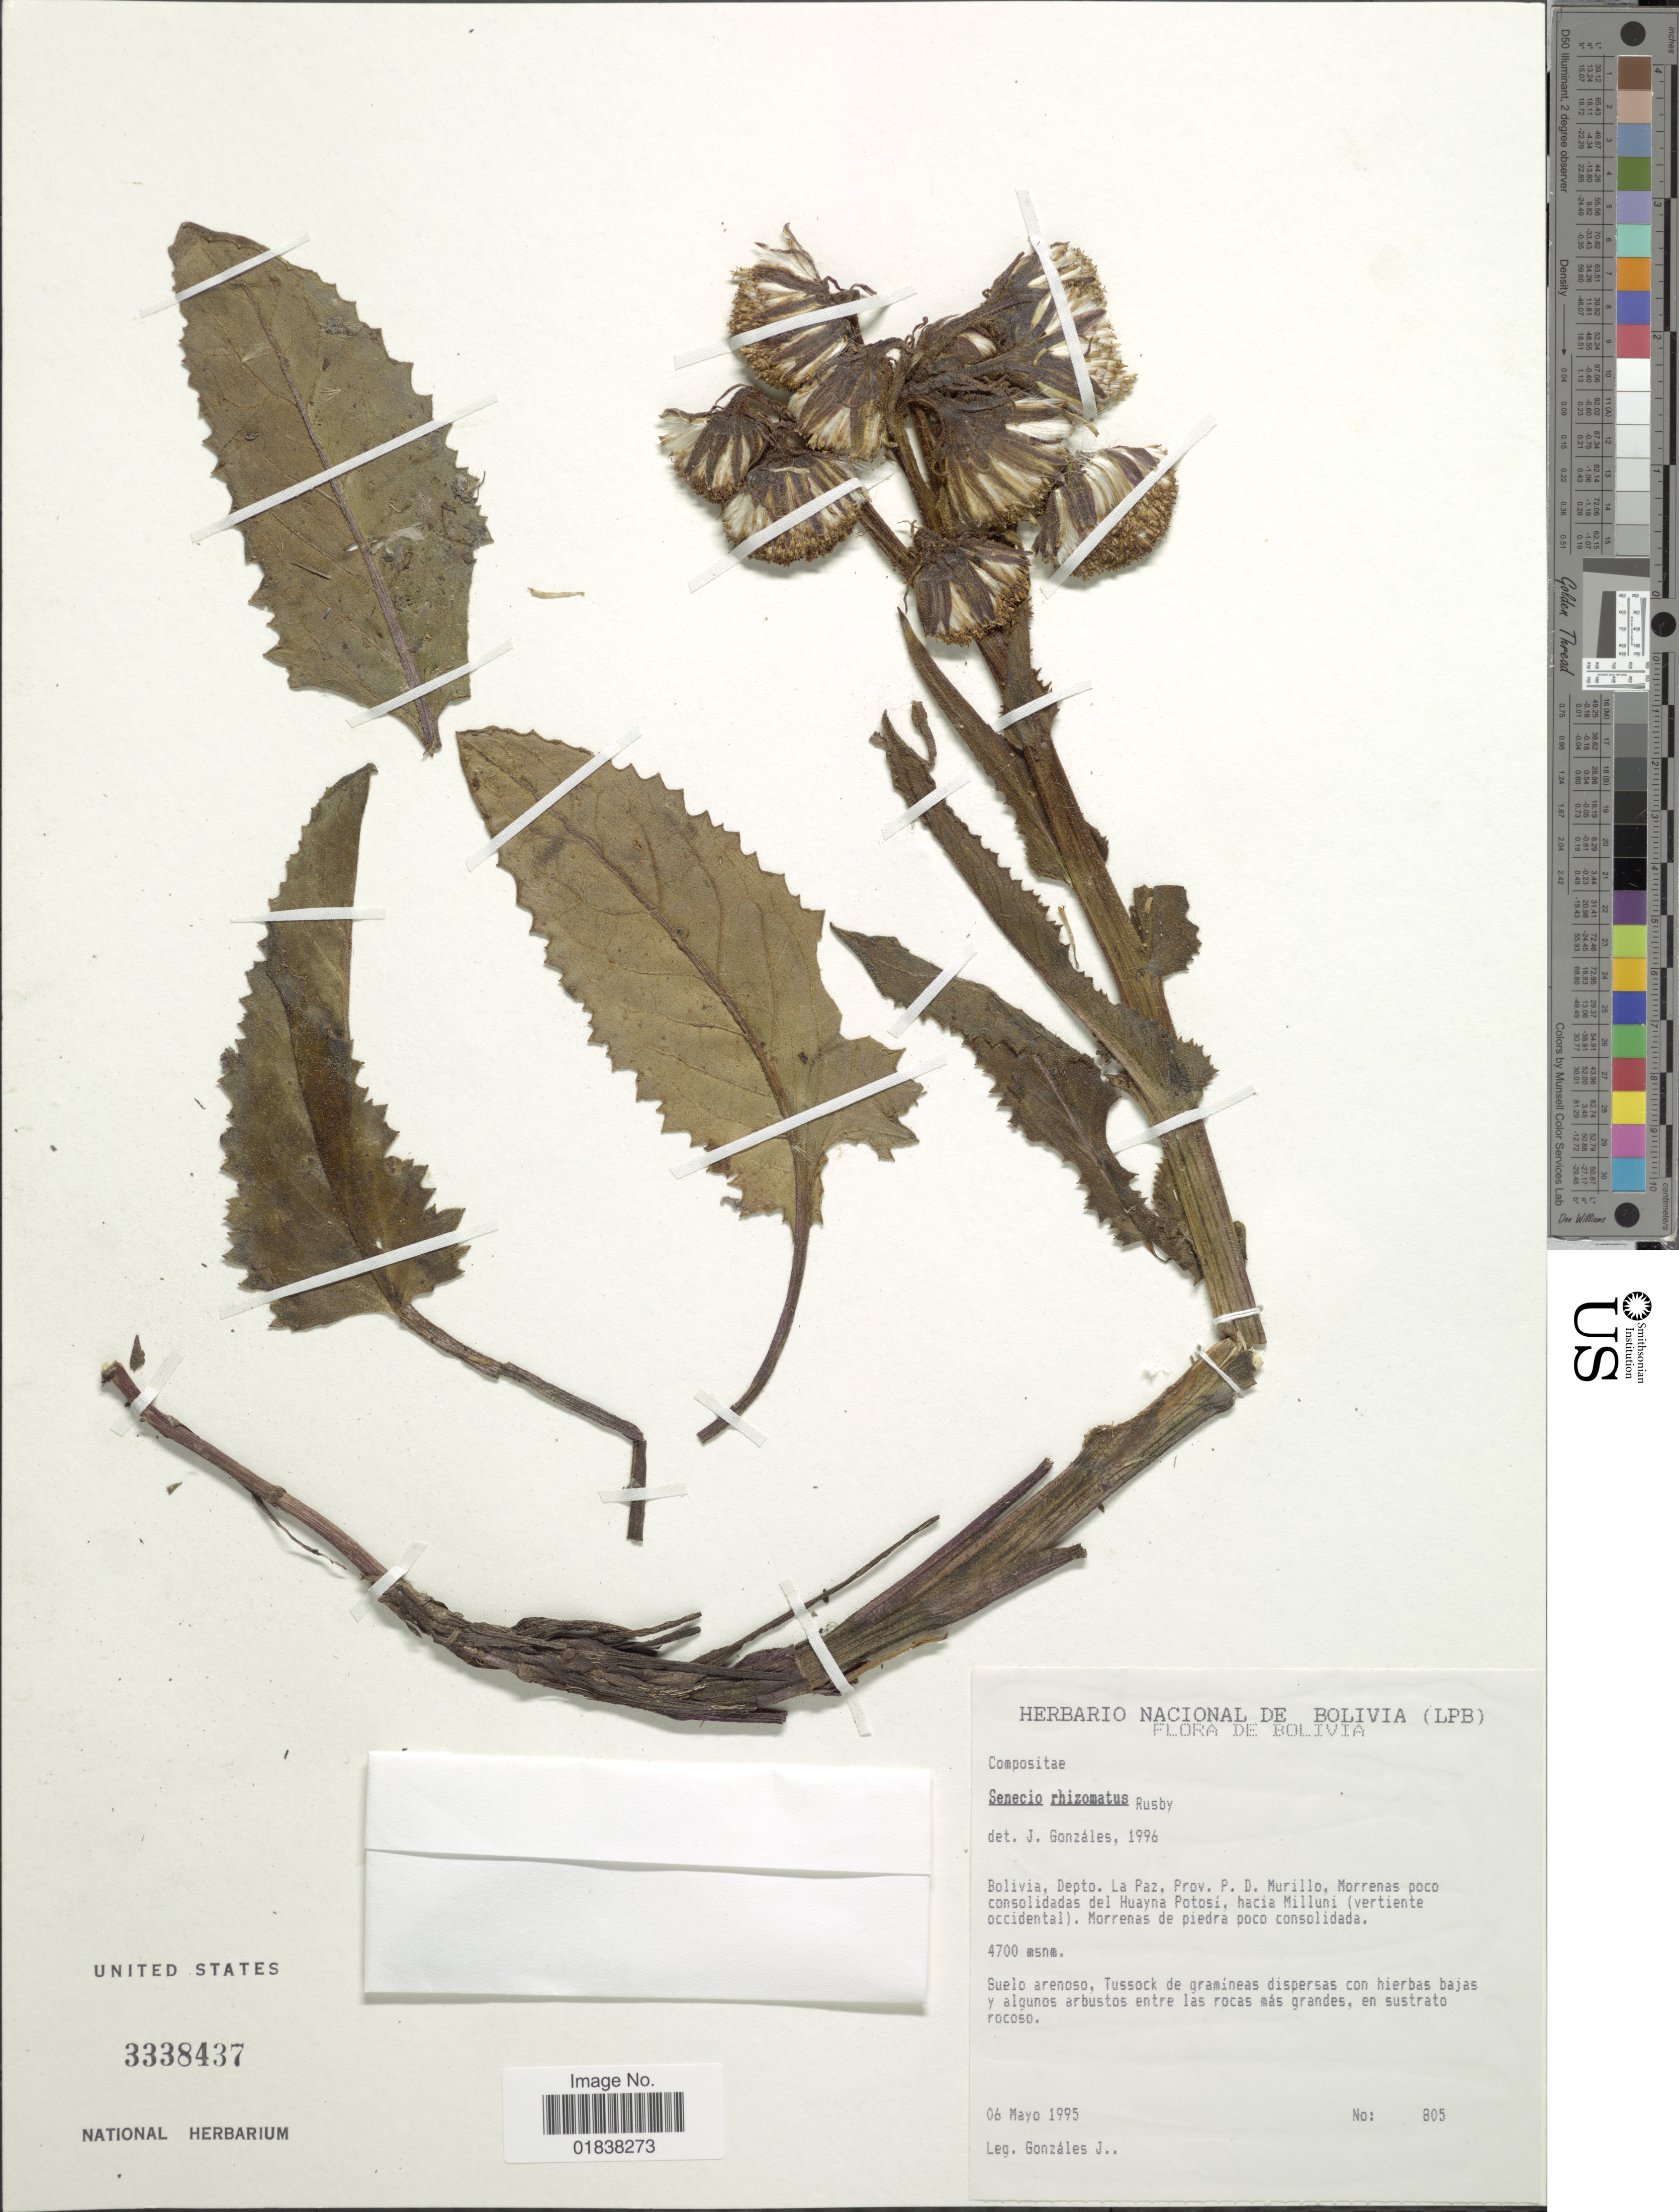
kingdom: Plantae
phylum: Tracheophyta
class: Magnoliopsida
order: Asterales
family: Asteraceae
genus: Senecio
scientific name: Senecio rhizomatus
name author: Rusby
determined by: Salomon, Luciana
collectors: J. Gonzales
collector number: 805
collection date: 1995-05-06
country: Bolivia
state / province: La Paz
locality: Prov. P. D. Murillo, Morrenas poco consolidadas del Huayna Potosi, hacia Milluni (vertiente occidental)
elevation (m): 4700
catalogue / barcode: US 3338437